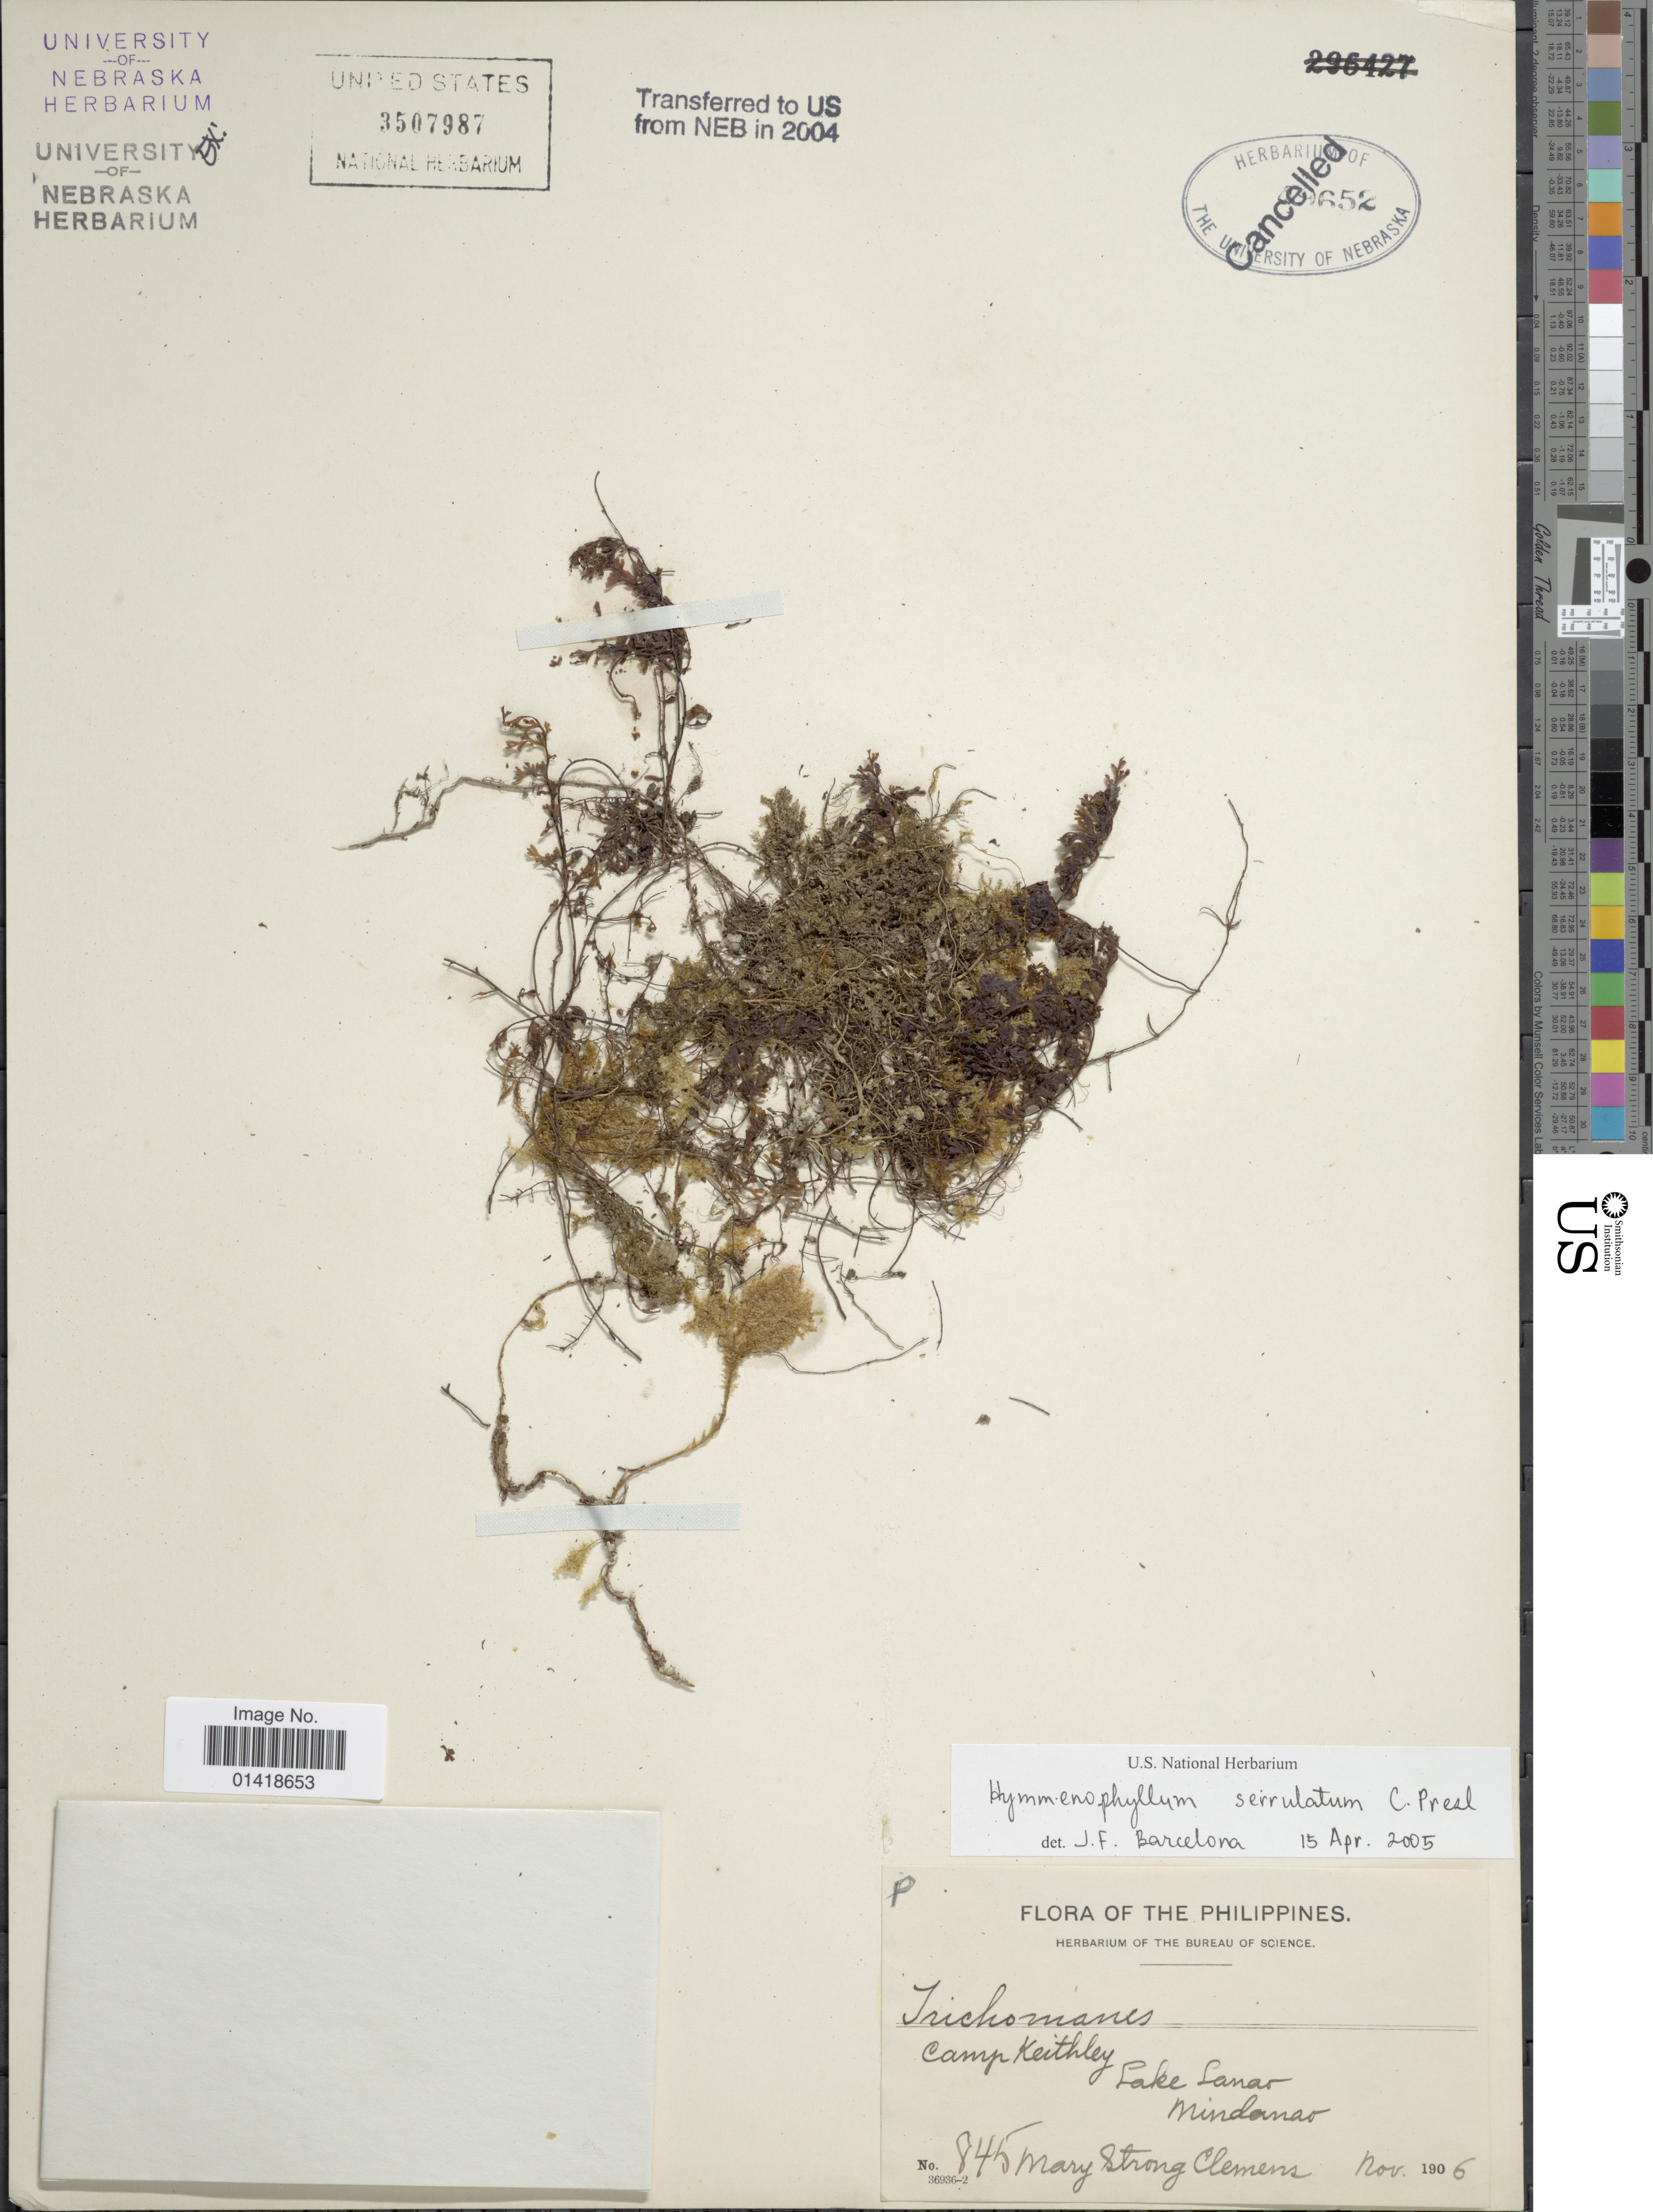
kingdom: Plantae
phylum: Tracheophyta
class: Polypodiopsida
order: Hymenophyllales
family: Hymenophyllaceae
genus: Hymenophyllum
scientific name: Hymenophyllum serrulatum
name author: (C. Presl) C. Chr.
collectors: M. S. Clemens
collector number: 845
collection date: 1906-11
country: Philippines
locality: The Philippines. Camp Keithley. Lake Lamar, Mindanao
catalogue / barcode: US 3507987